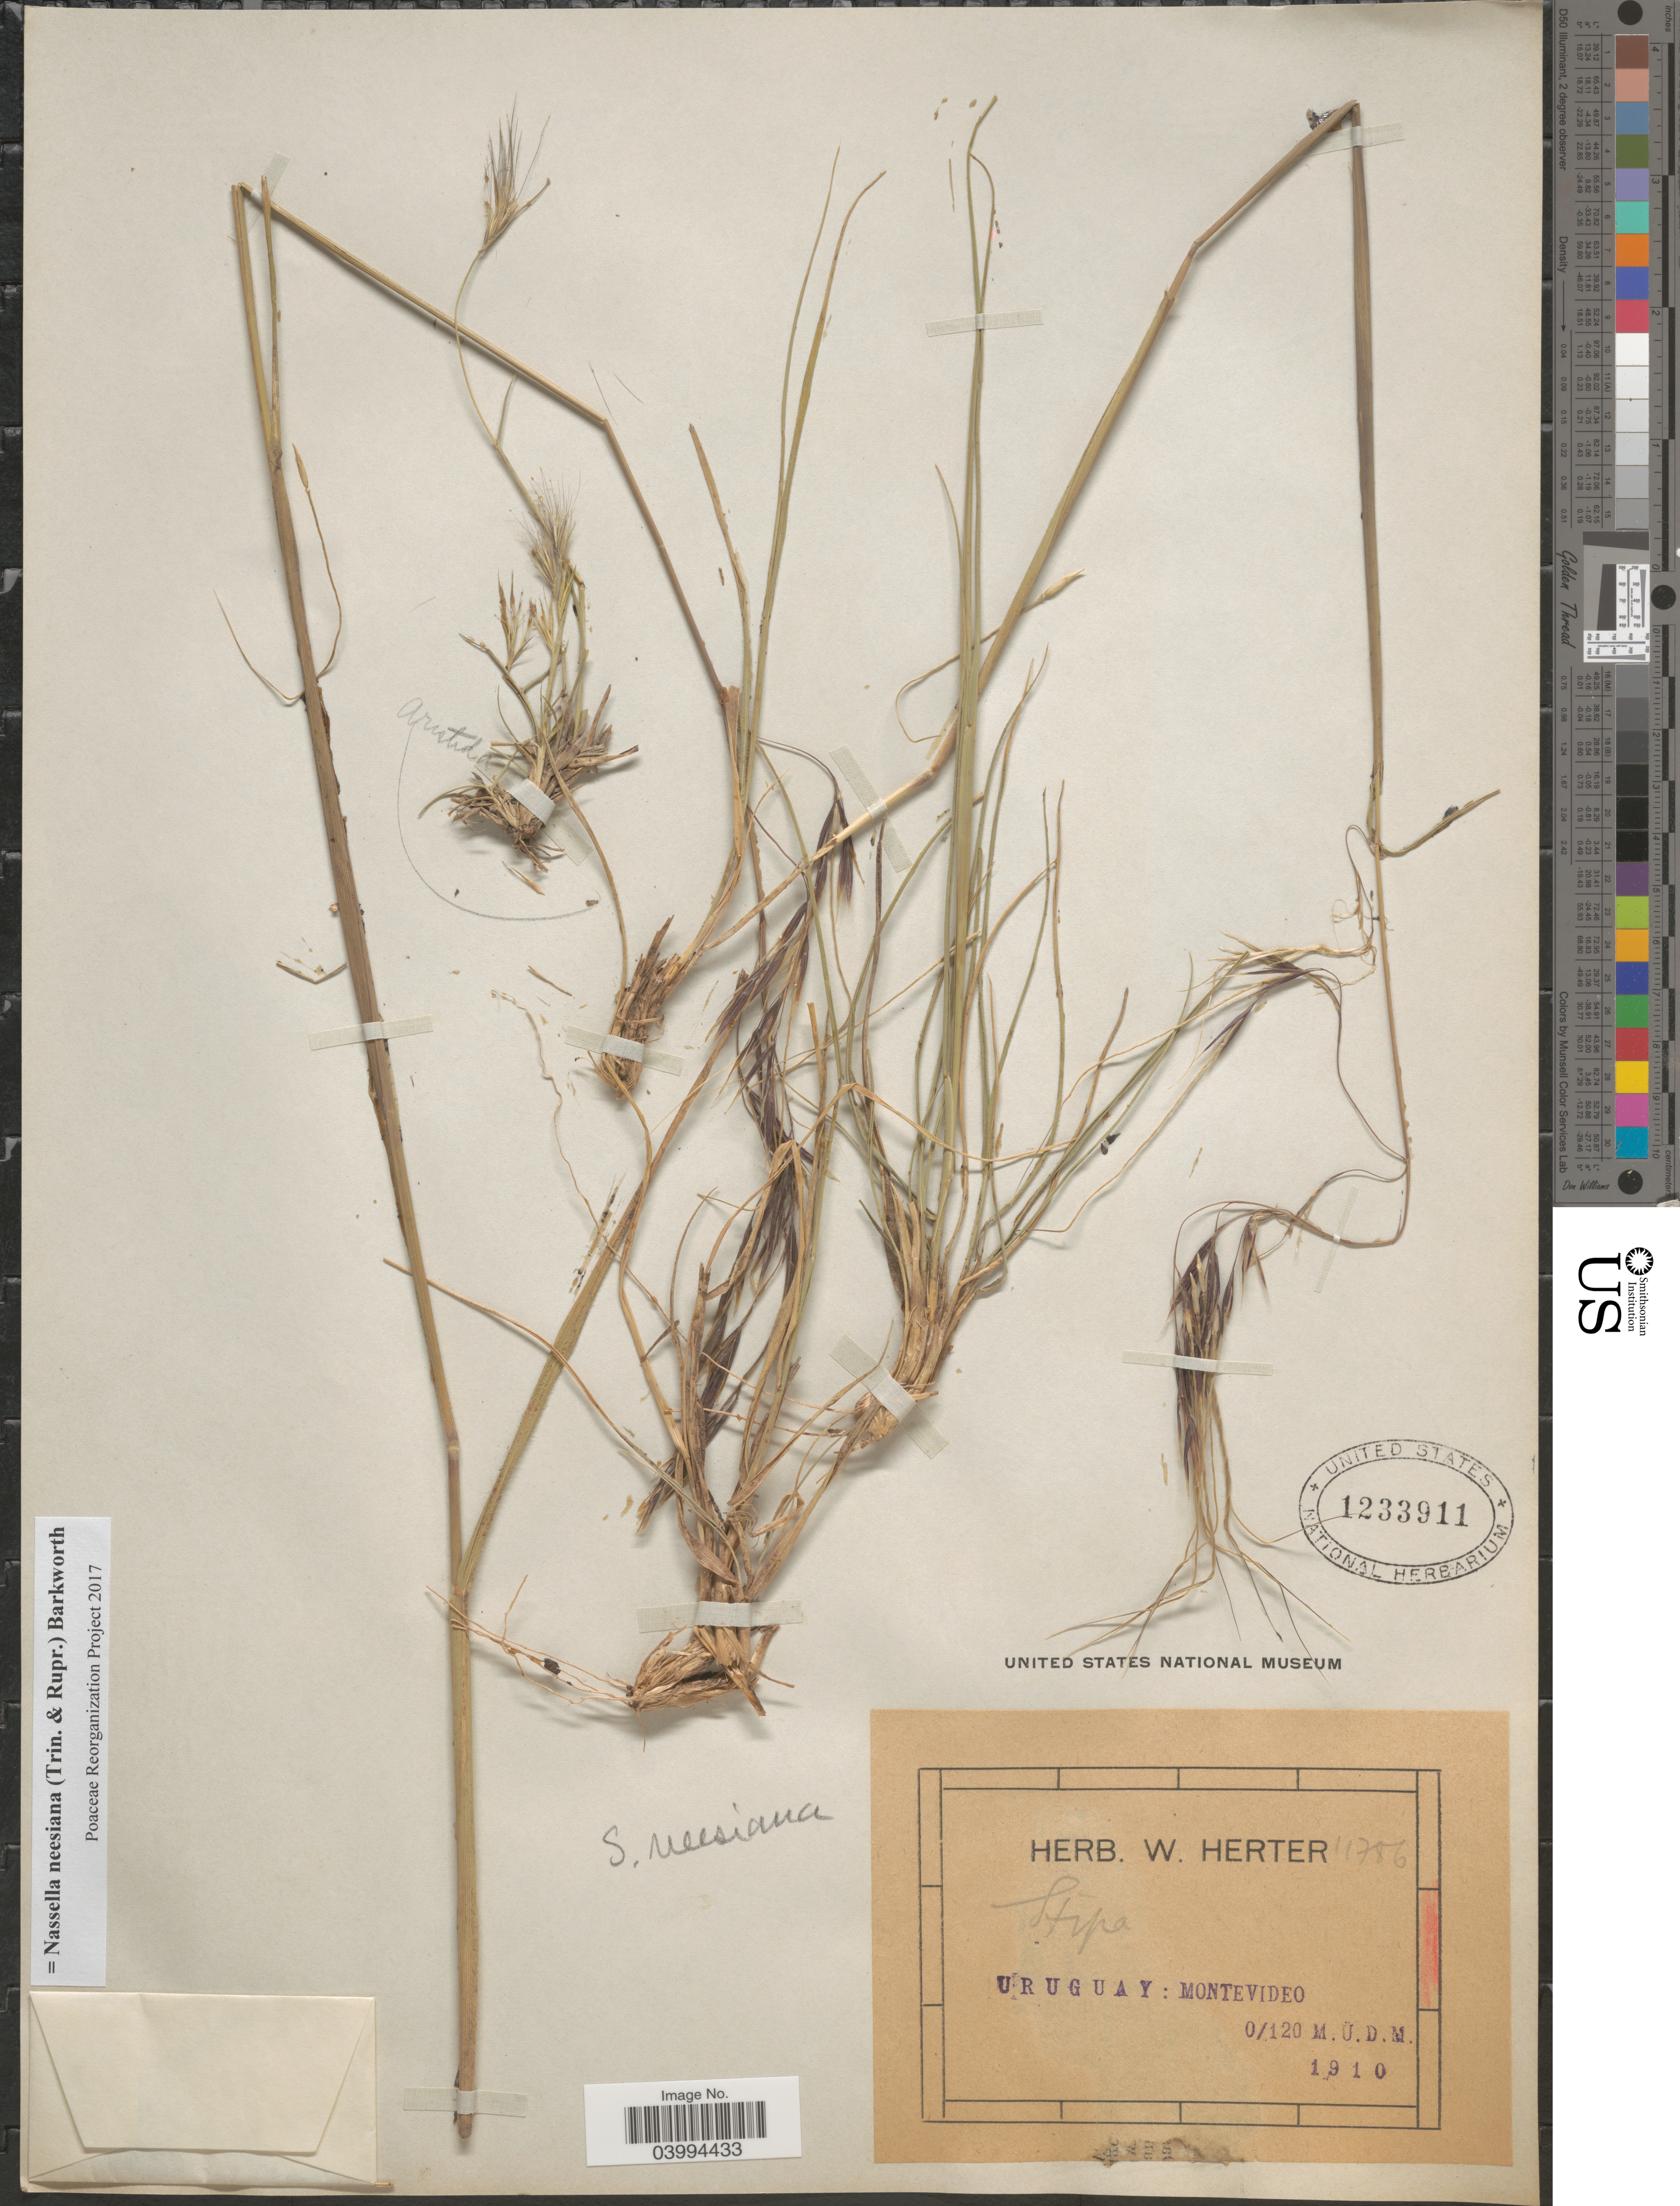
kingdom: Plantae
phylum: Tracheophyta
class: Liliopsida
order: Poales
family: Poaceae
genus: Nassella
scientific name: Nassella neesiana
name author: (Trin. & Rupr.) Barkworth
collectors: ex Herb. W.G. Herter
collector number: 11786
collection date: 1910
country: Uruguay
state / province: Montevideo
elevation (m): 0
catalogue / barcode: US 1233911